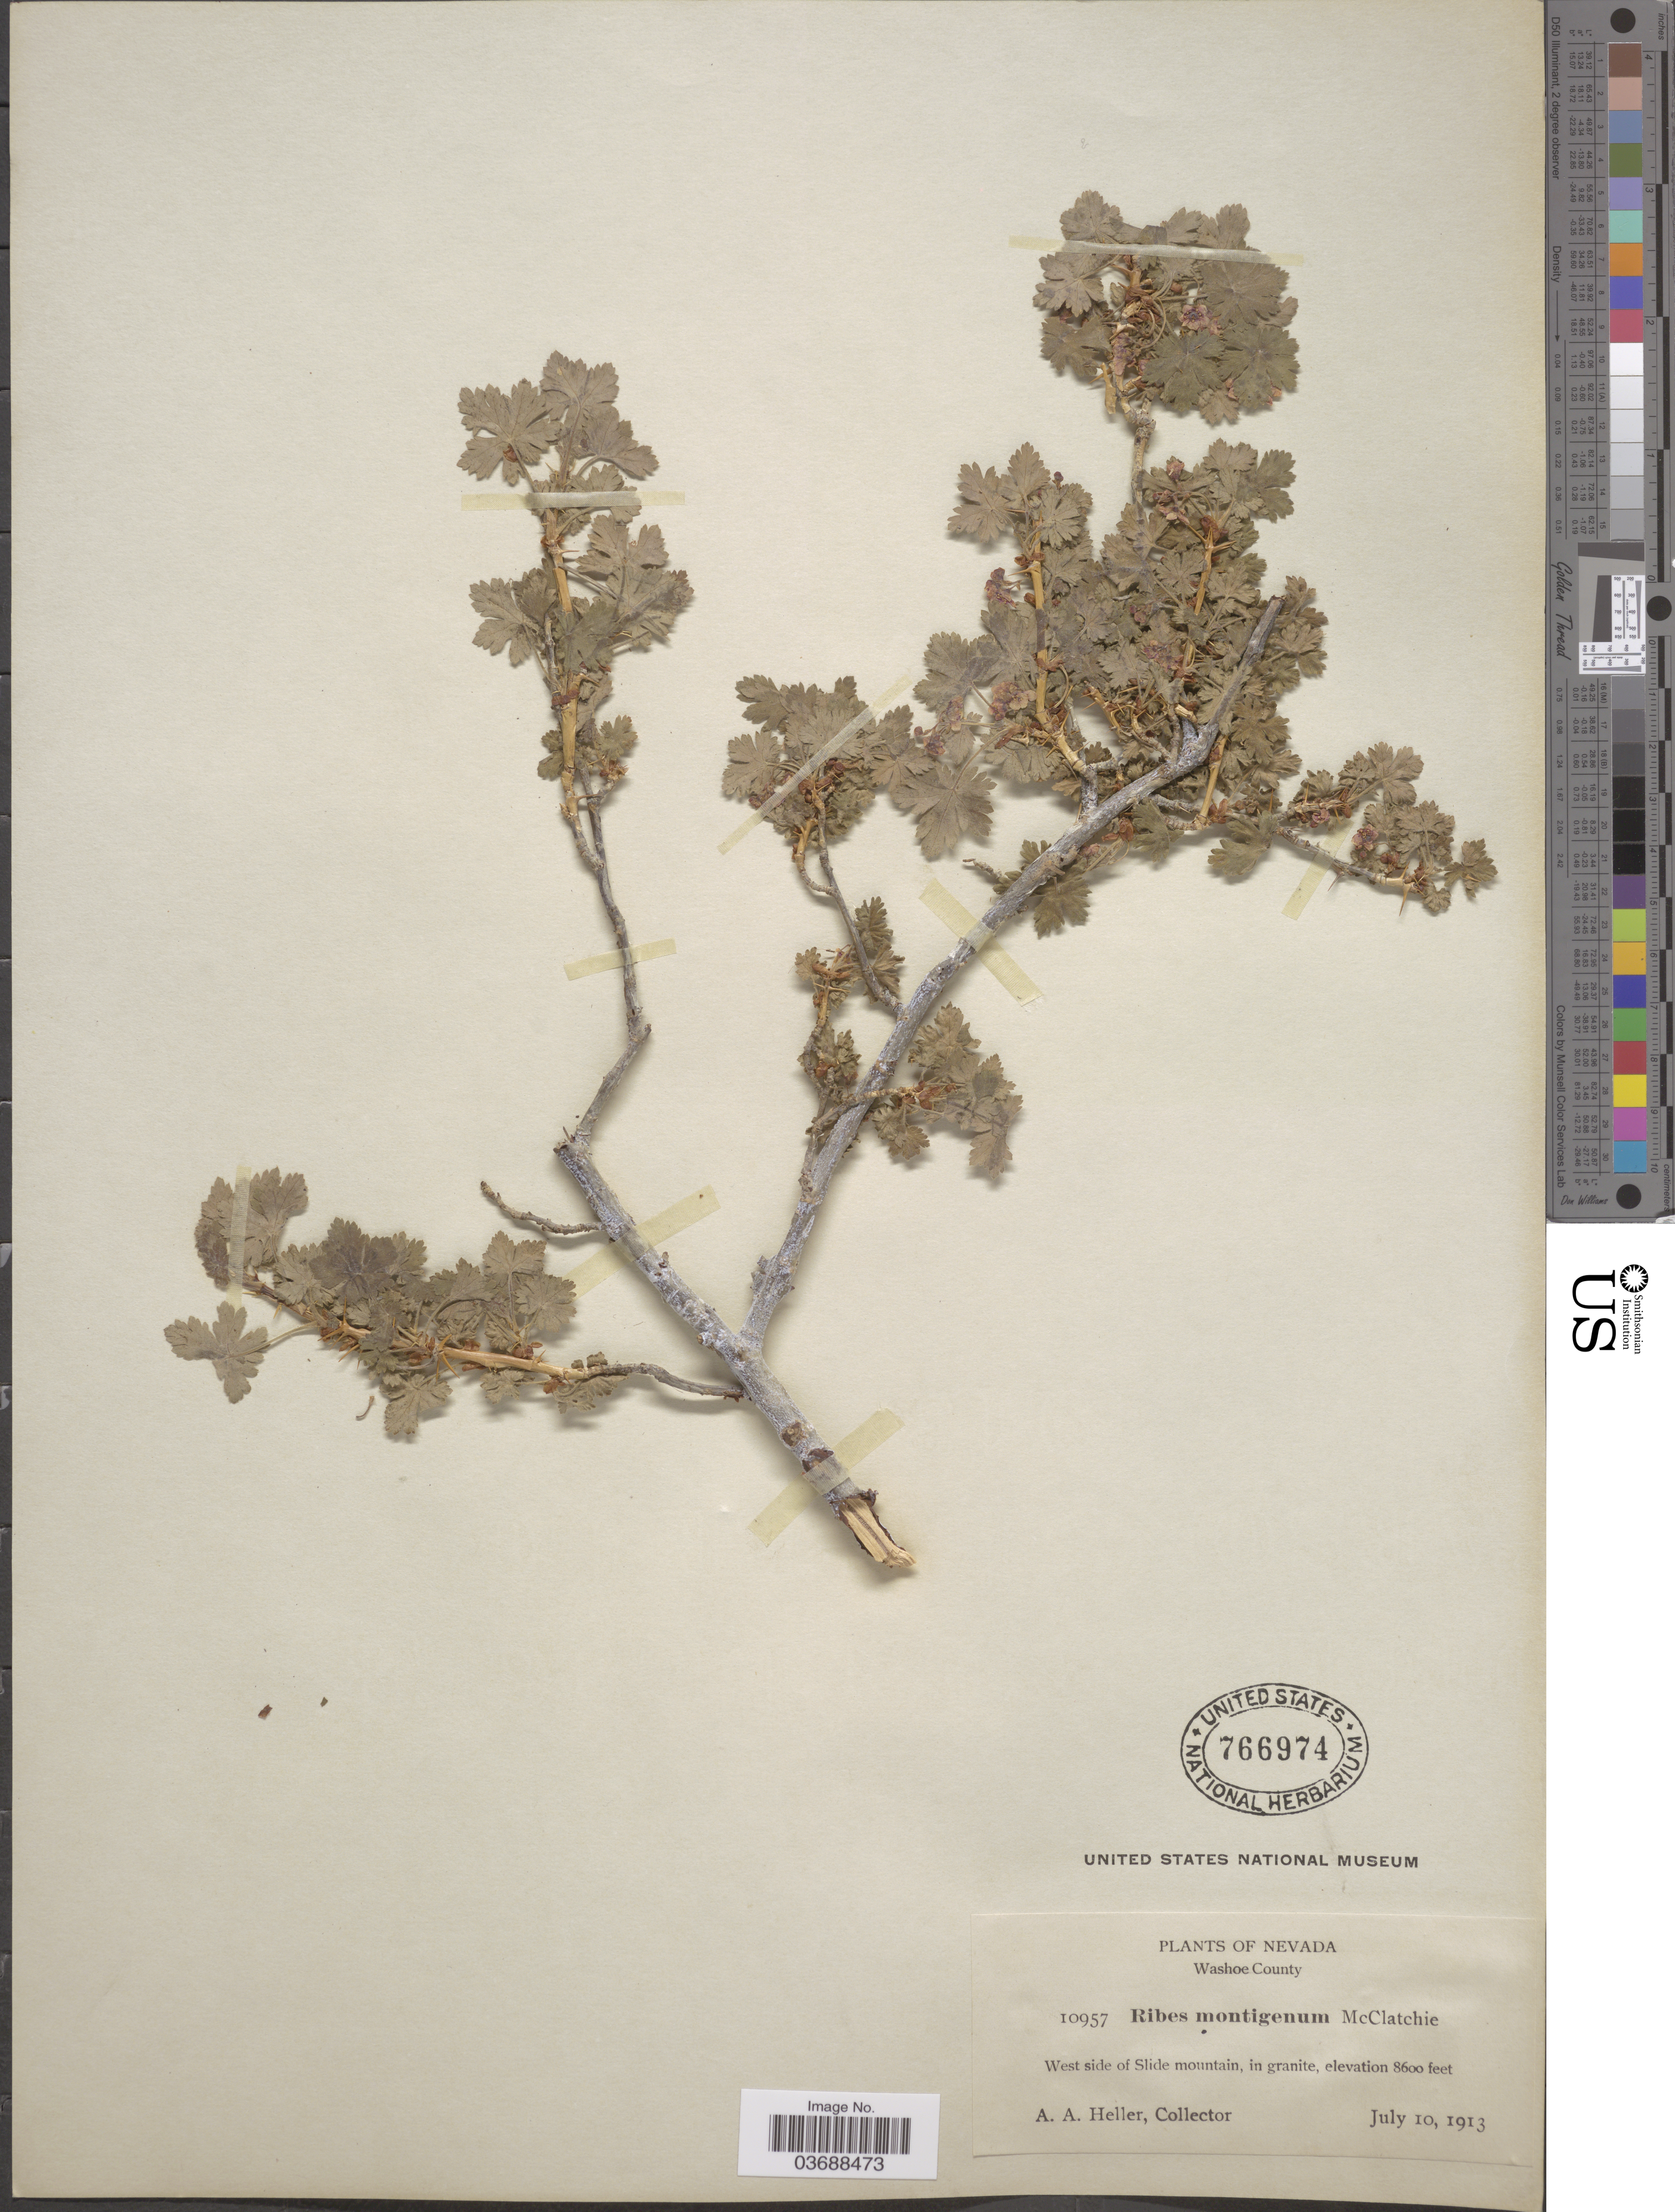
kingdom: Plantae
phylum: Tracheophyta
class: Magnoliopsida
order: Saxifragales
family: Grossulariaceae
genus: Ribes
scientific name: Ribes montigenum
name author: McClatchie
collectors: A. A. Heller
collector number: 10957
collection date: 1913-07-10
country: United States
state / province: Nevada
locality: Washoe County. West side of Slide mountain.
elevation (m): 2621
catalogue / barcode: US 766974